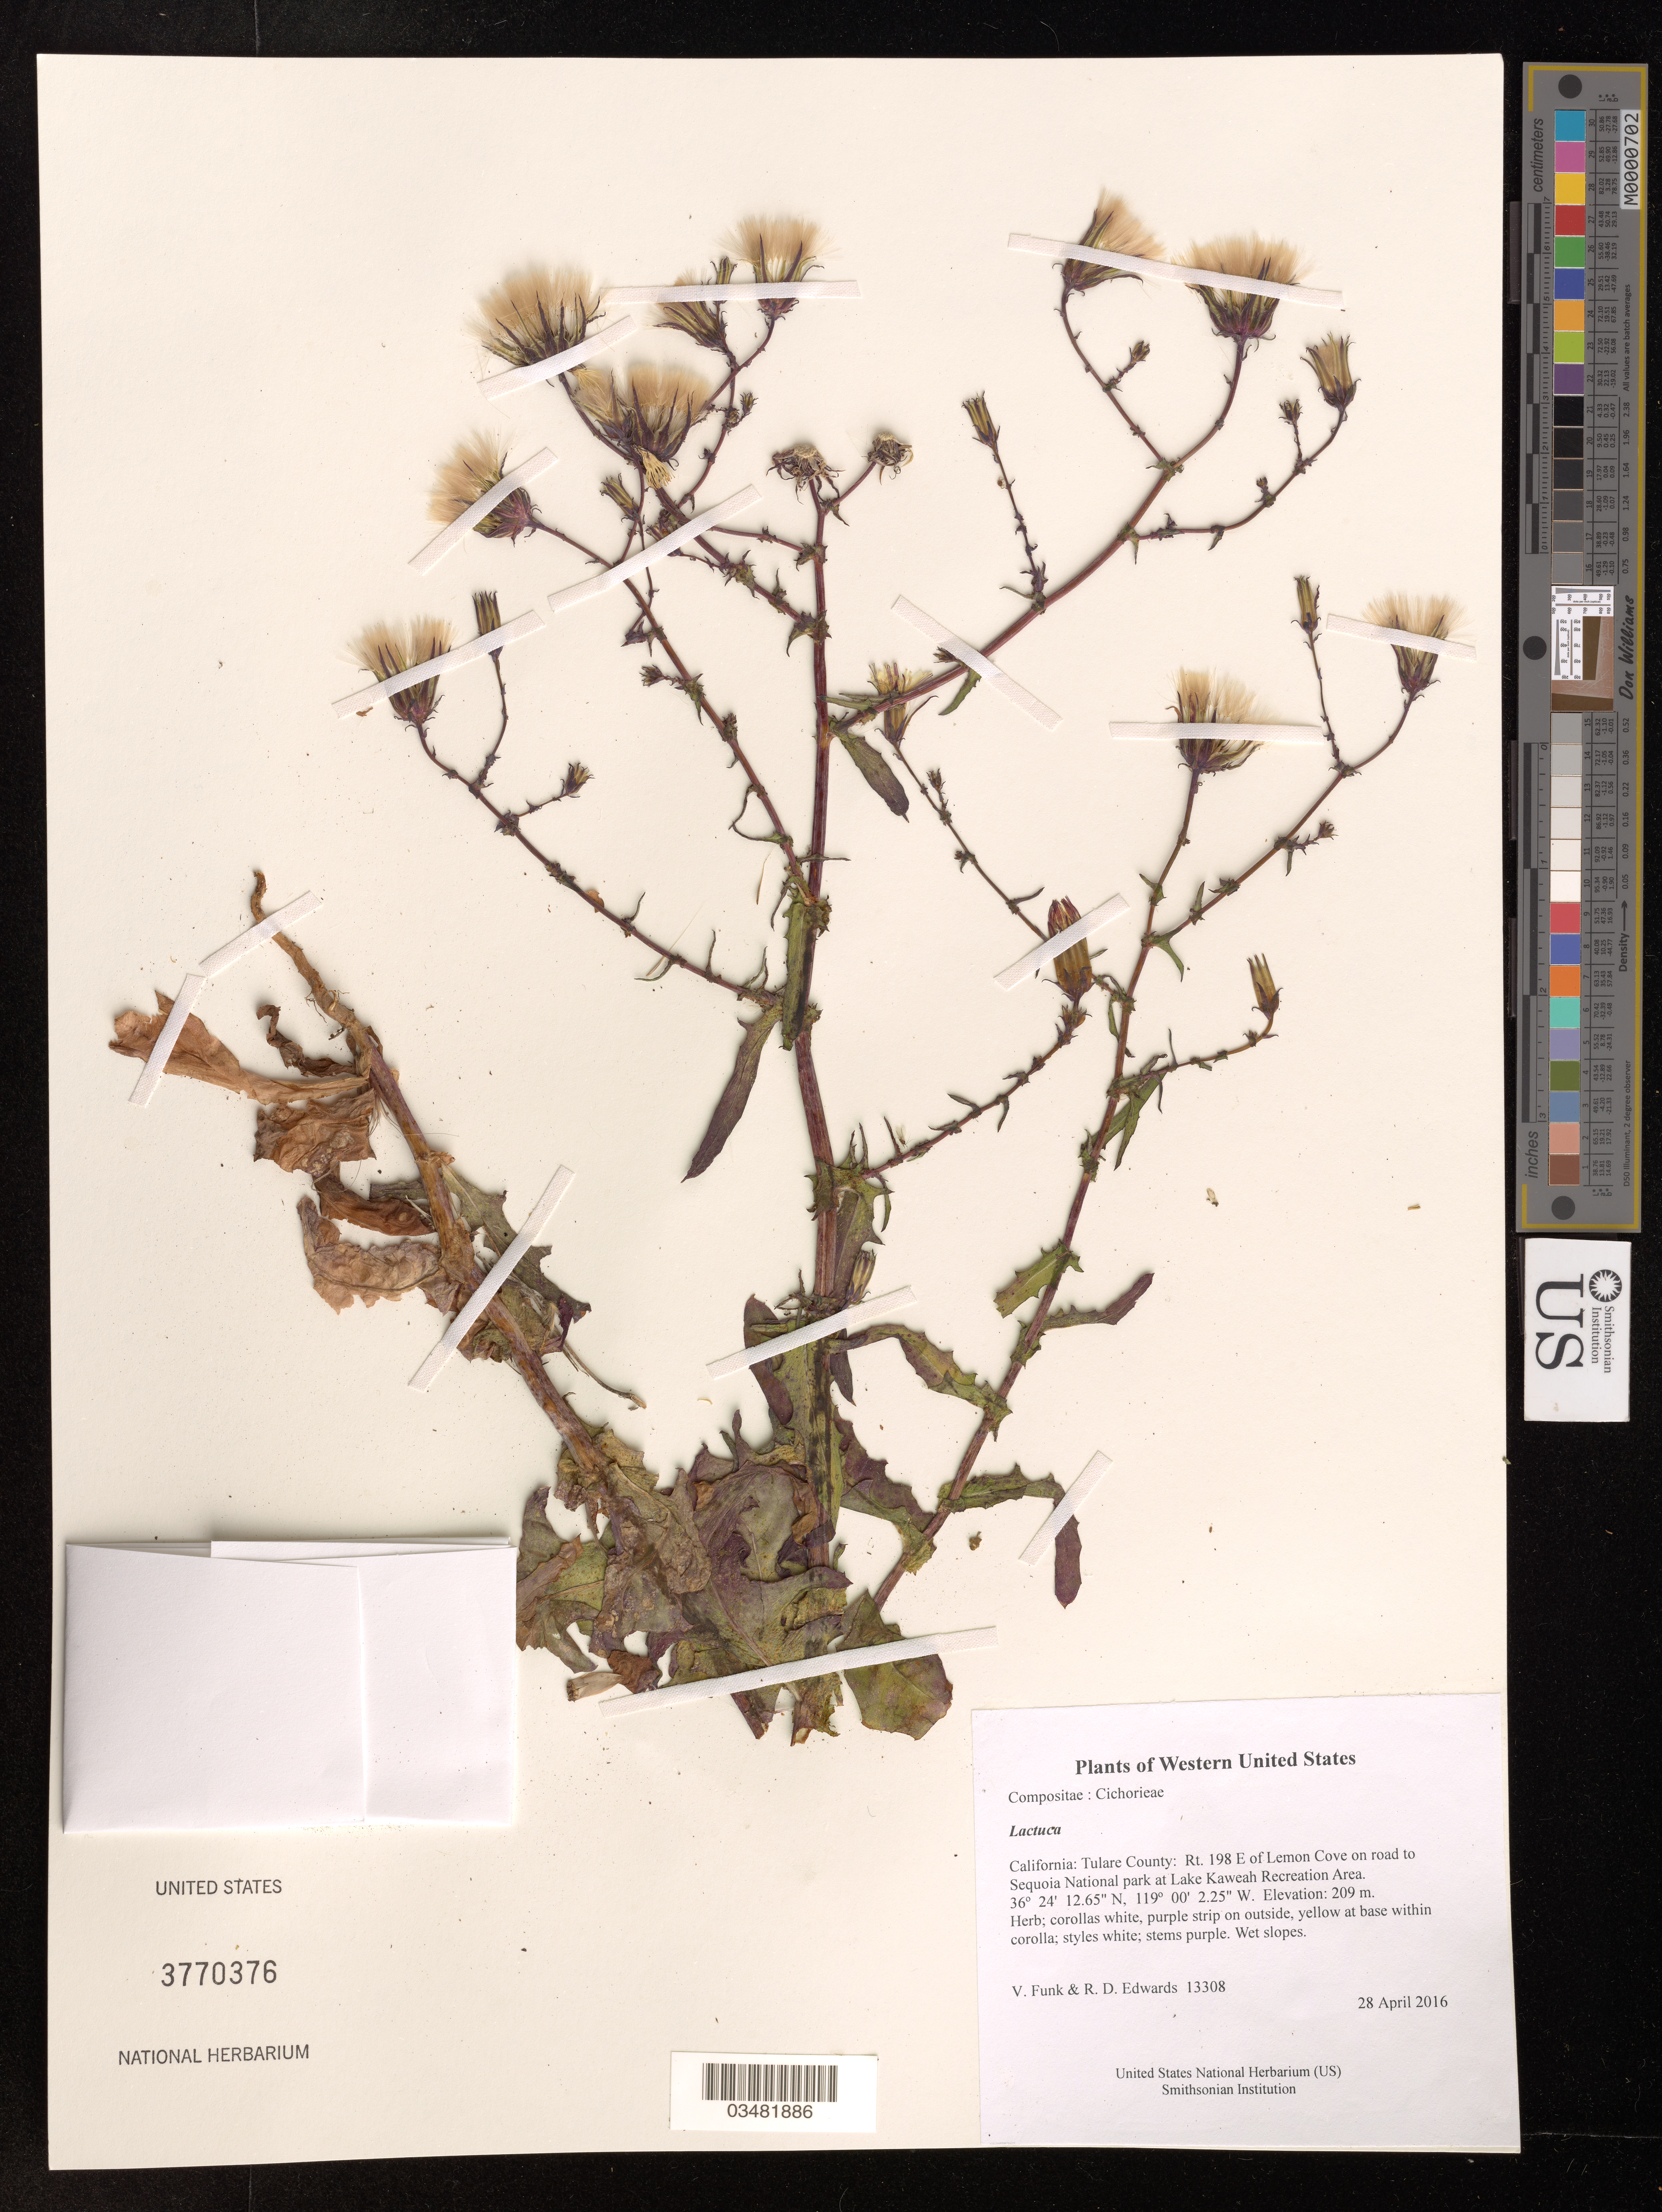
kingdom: Plantae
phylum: Tracheophyta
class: Magnoliopsida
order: Asterales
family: Asteraceae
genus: Lactuca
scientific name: Lactuca sp.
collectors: R.D. Edwards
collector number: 13308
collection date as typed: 28 April 2016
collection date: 2016-04-28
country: United States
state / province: California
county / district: Tulare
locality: Rt. 198 E of Lemon Cove on road to Sequoia National park at Lake Kaweah Recreation Area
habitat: Wet slopes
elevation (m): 209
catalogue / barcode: US 3770376